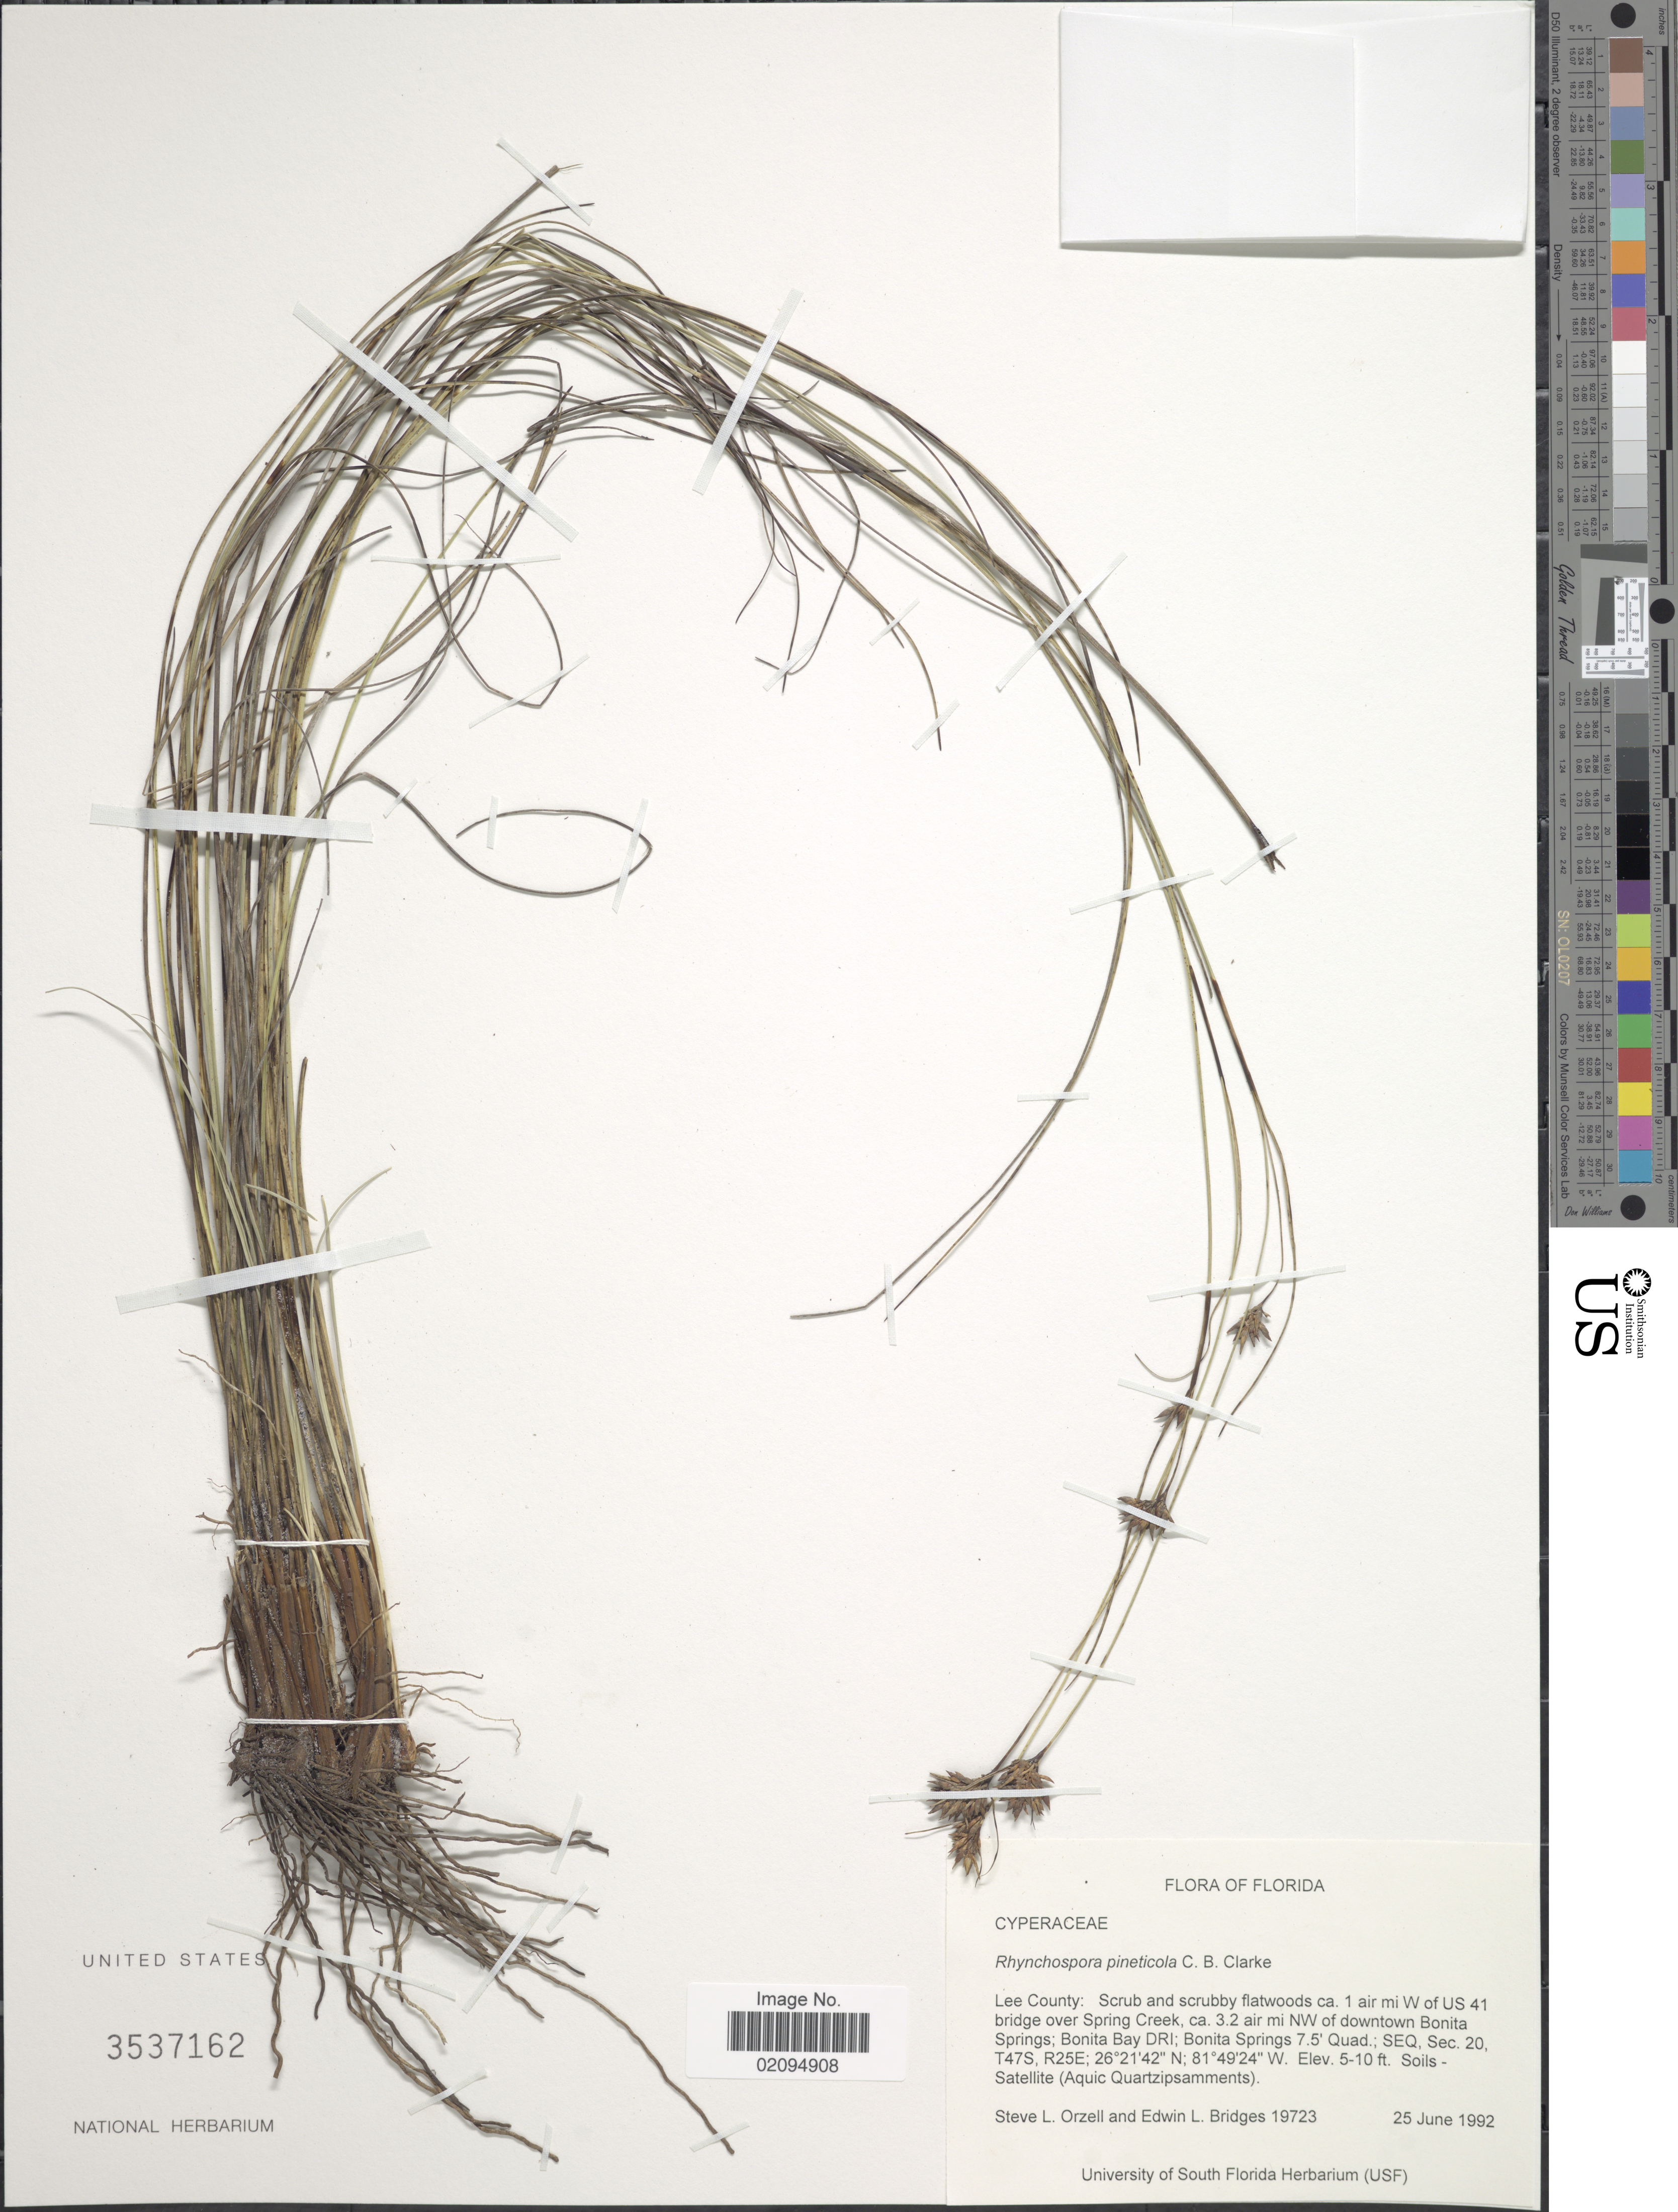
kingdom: Plantae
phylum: Tracheophyta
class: Liliopsida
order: Poales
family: Cyperaceae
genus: Rhynchospora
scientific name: Rhynchospora pineticola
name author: C.B. Clarke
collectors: S. Orzell & E. Bridges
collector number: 19723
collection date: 1992-06-25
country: United States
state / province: Florida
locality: Lee county: ca. 1 air mi W of US41 bridge over Spring Creek, ca. 3.2 air mi NW of downtown Bonita Springs; Bonita Bay DRI; Bonita Springs 7.5' Quad; SEQ, Sec 20 T47S, R25E. Soils-Satellite (Aquic Quartzipsamments)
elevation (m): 2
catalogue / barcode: US 3537162